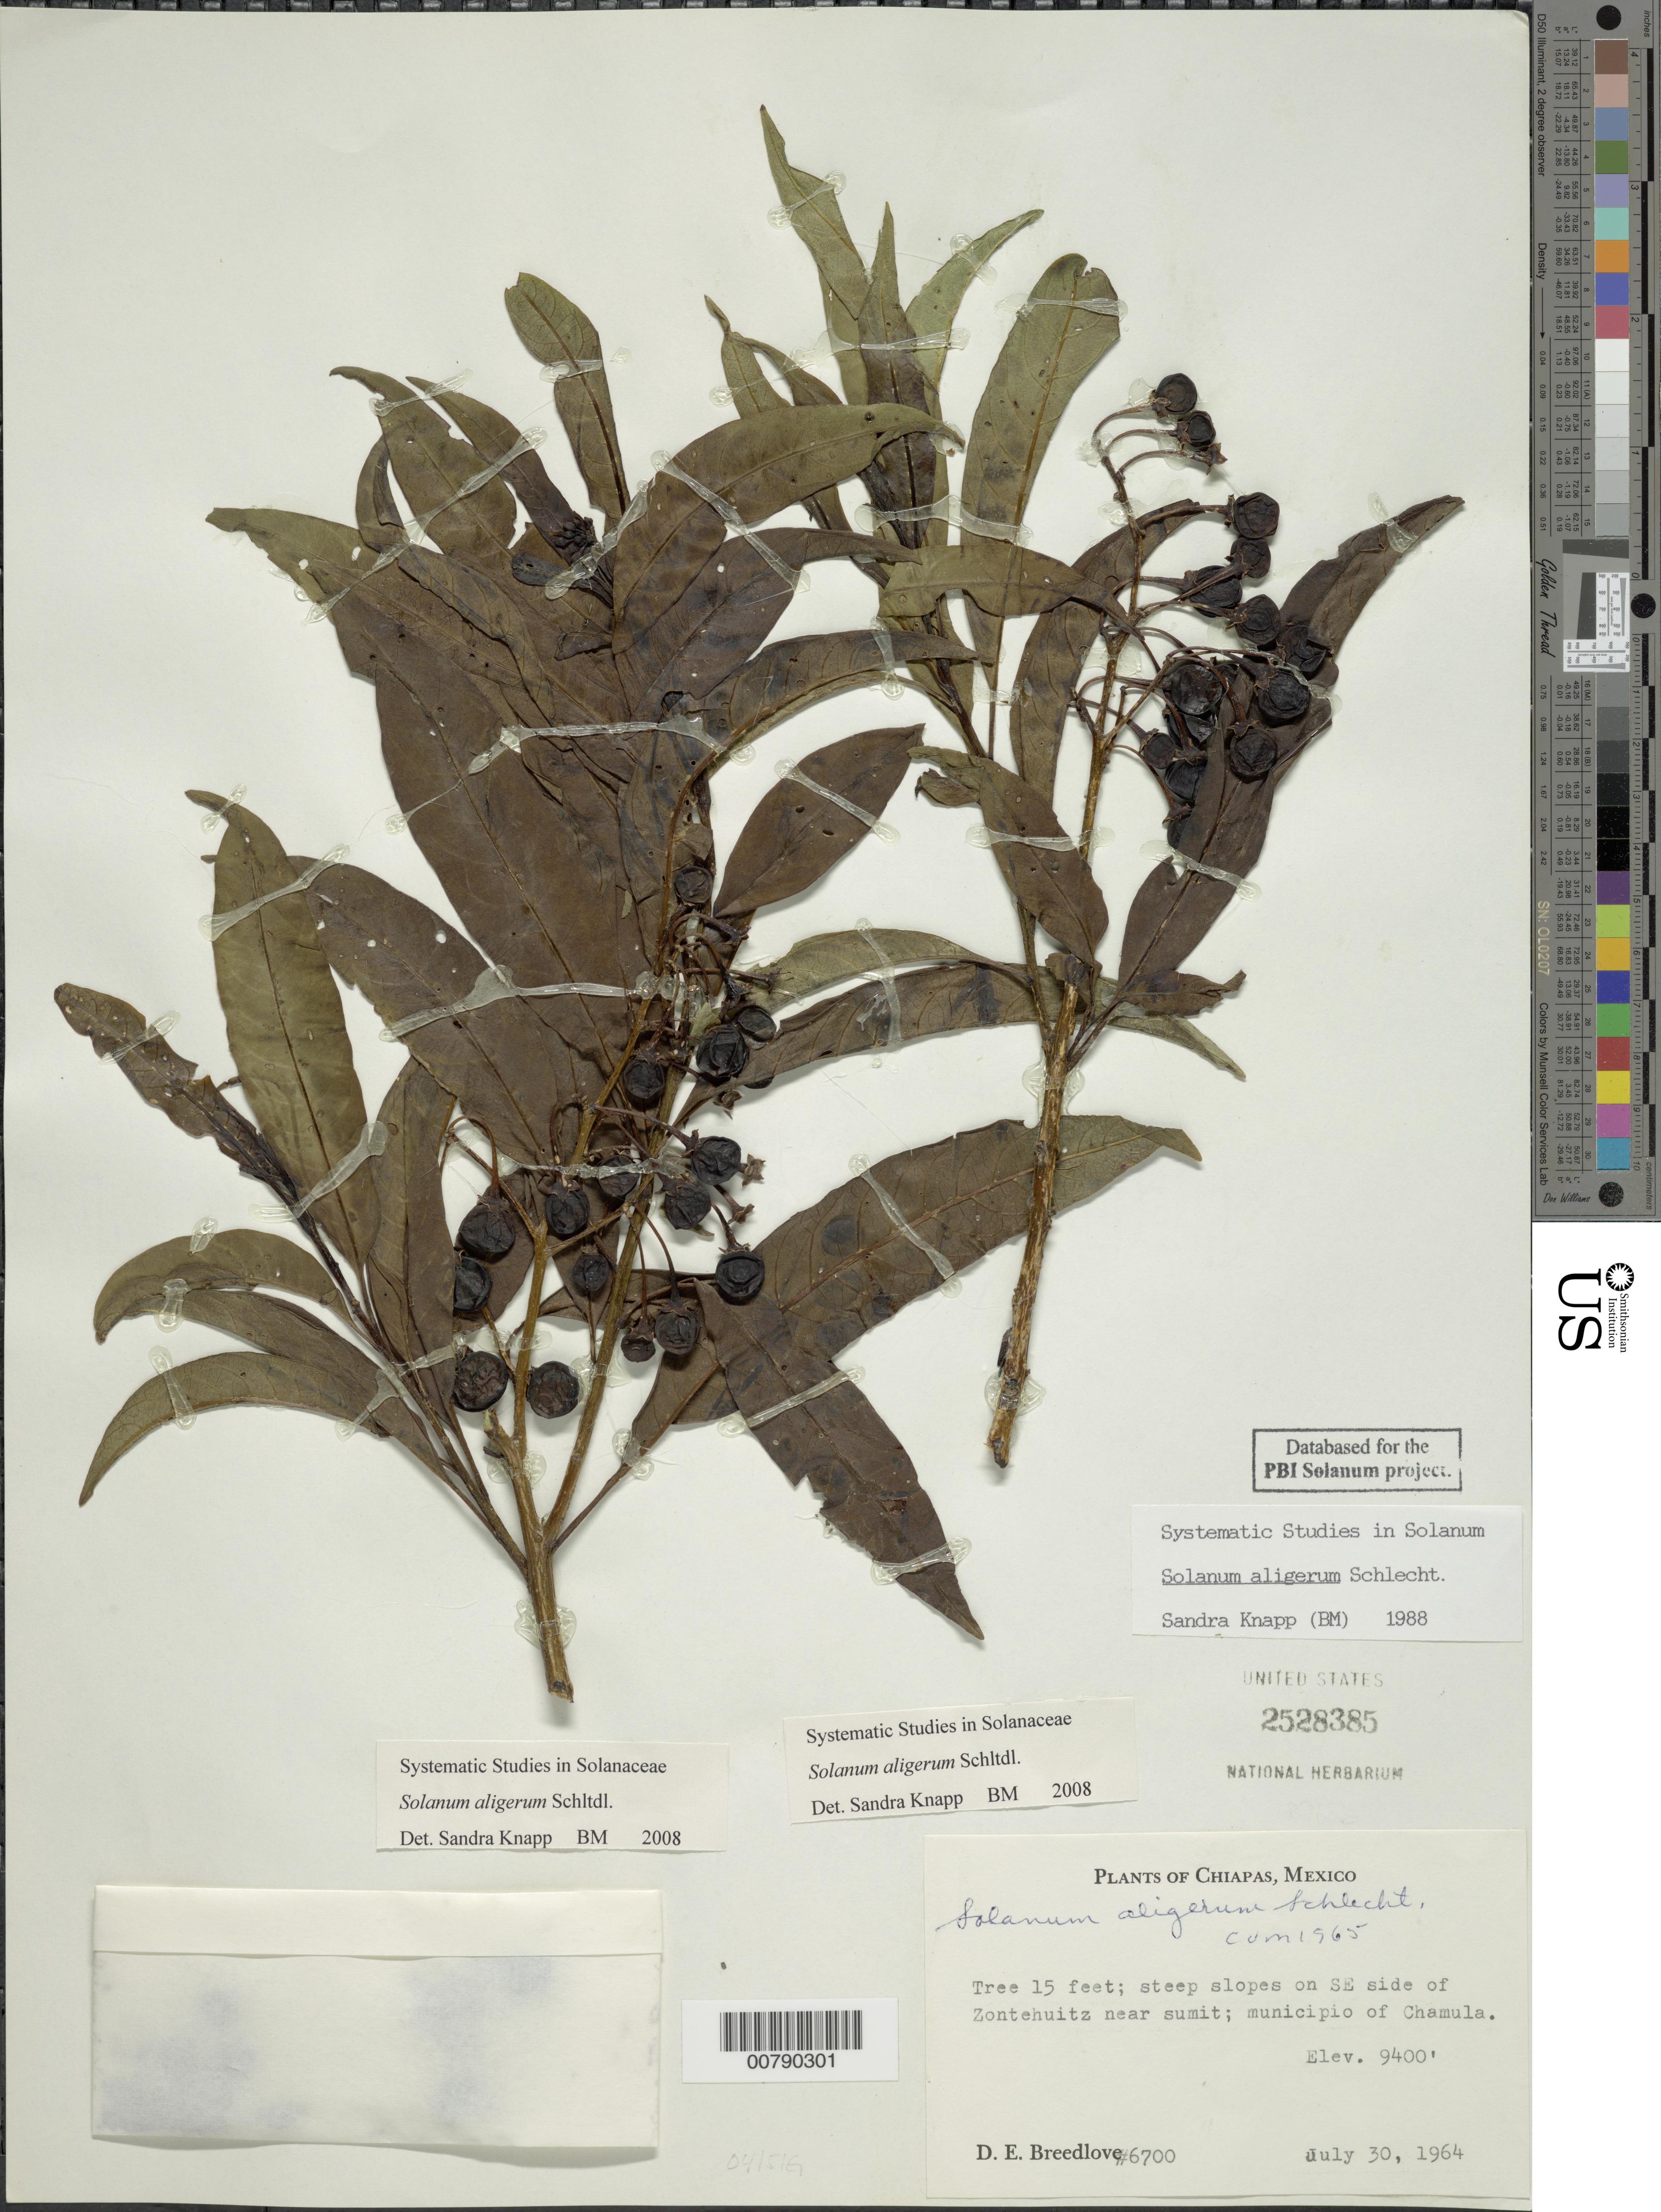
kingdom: Plantae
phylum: Tracheophyta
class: Magnoliopsida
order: Solanales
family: Solanaceae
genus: Solanum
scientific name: Solanum aligerum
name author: Schltdl.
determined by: Knapp, S. D.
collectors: D. E. Breedlove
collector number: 6700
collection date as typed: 30 Jul 1964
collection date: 1964-07-30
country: Mexico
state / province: Chiapas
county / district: San Cristóbal de las Casas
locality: SE slope of Zontehuiz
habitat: steep slope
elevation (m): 2835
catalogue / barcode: US 2528385